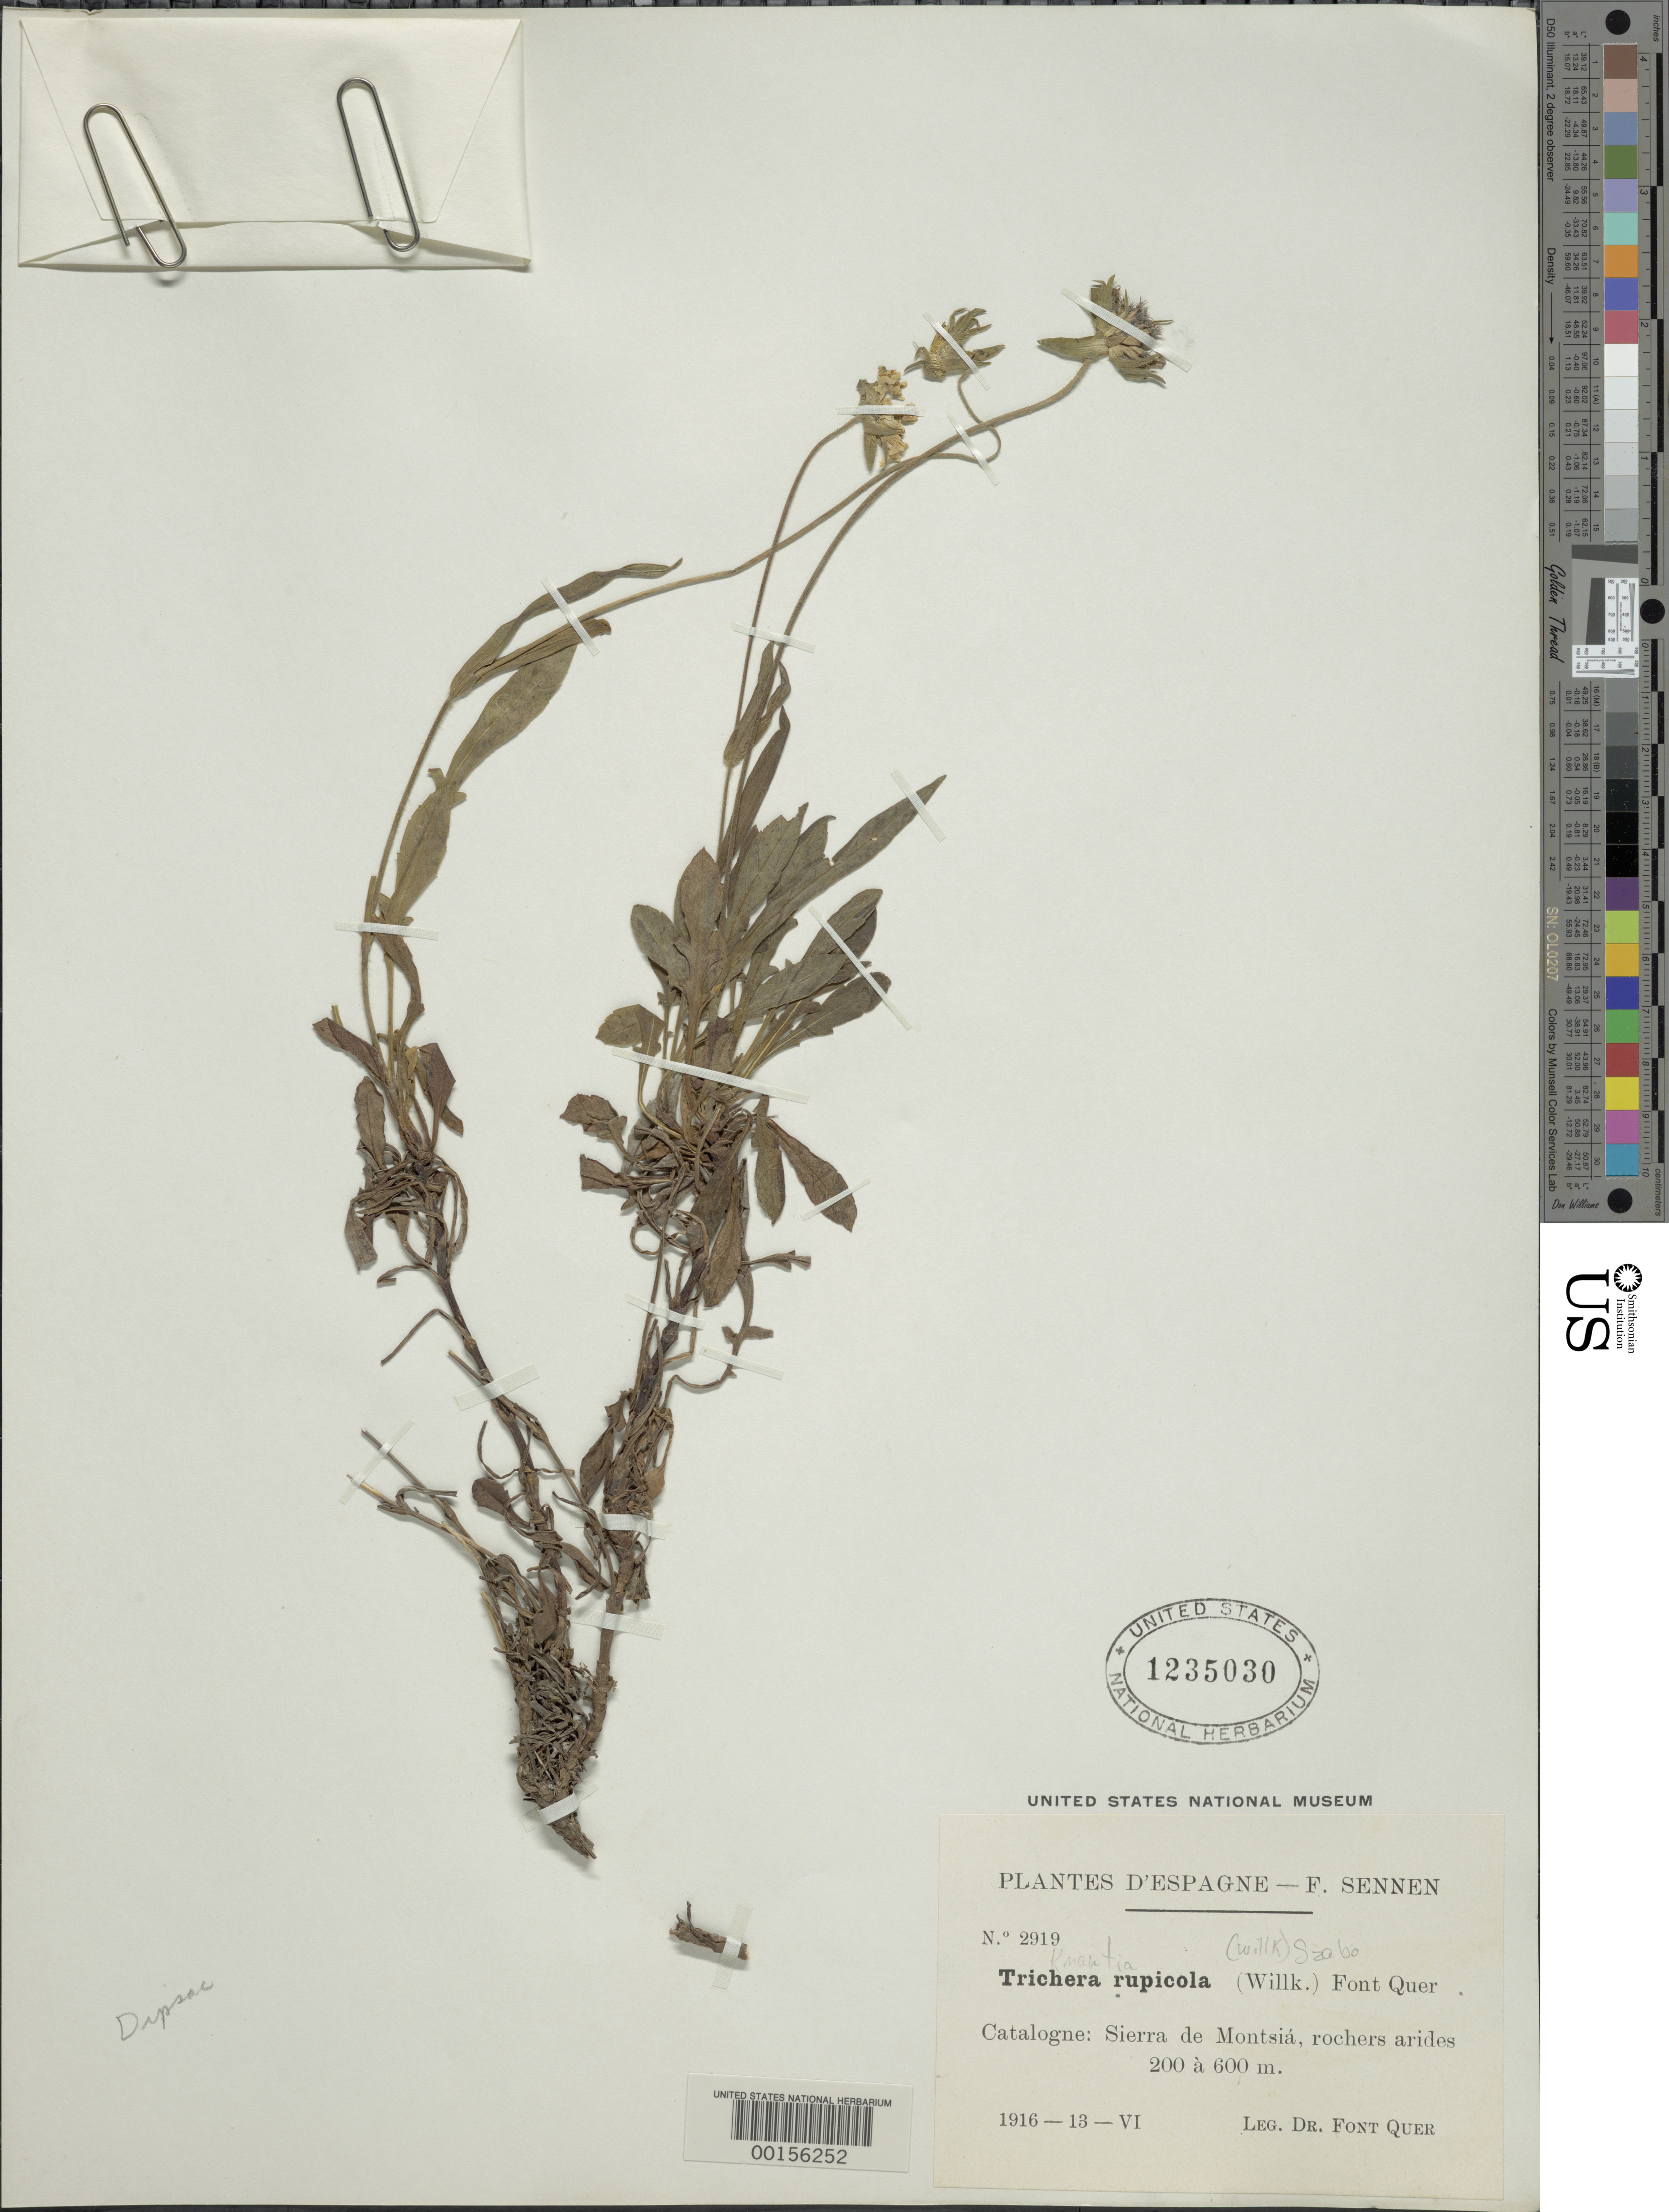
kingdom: Plantae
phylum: Tracheophyta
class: Magnoliopsida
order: Dipsacales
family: Caprifoliaceae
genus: Knautia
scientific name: Knautia rupicola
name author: (Willk.) Szabó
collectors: F. Quer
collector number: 2919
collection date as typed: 13 Jun 1916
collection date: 1916-06-13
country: Spain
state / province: Catalunya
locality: Catalogne, Sierra de Montsia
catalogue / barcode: US 1235030